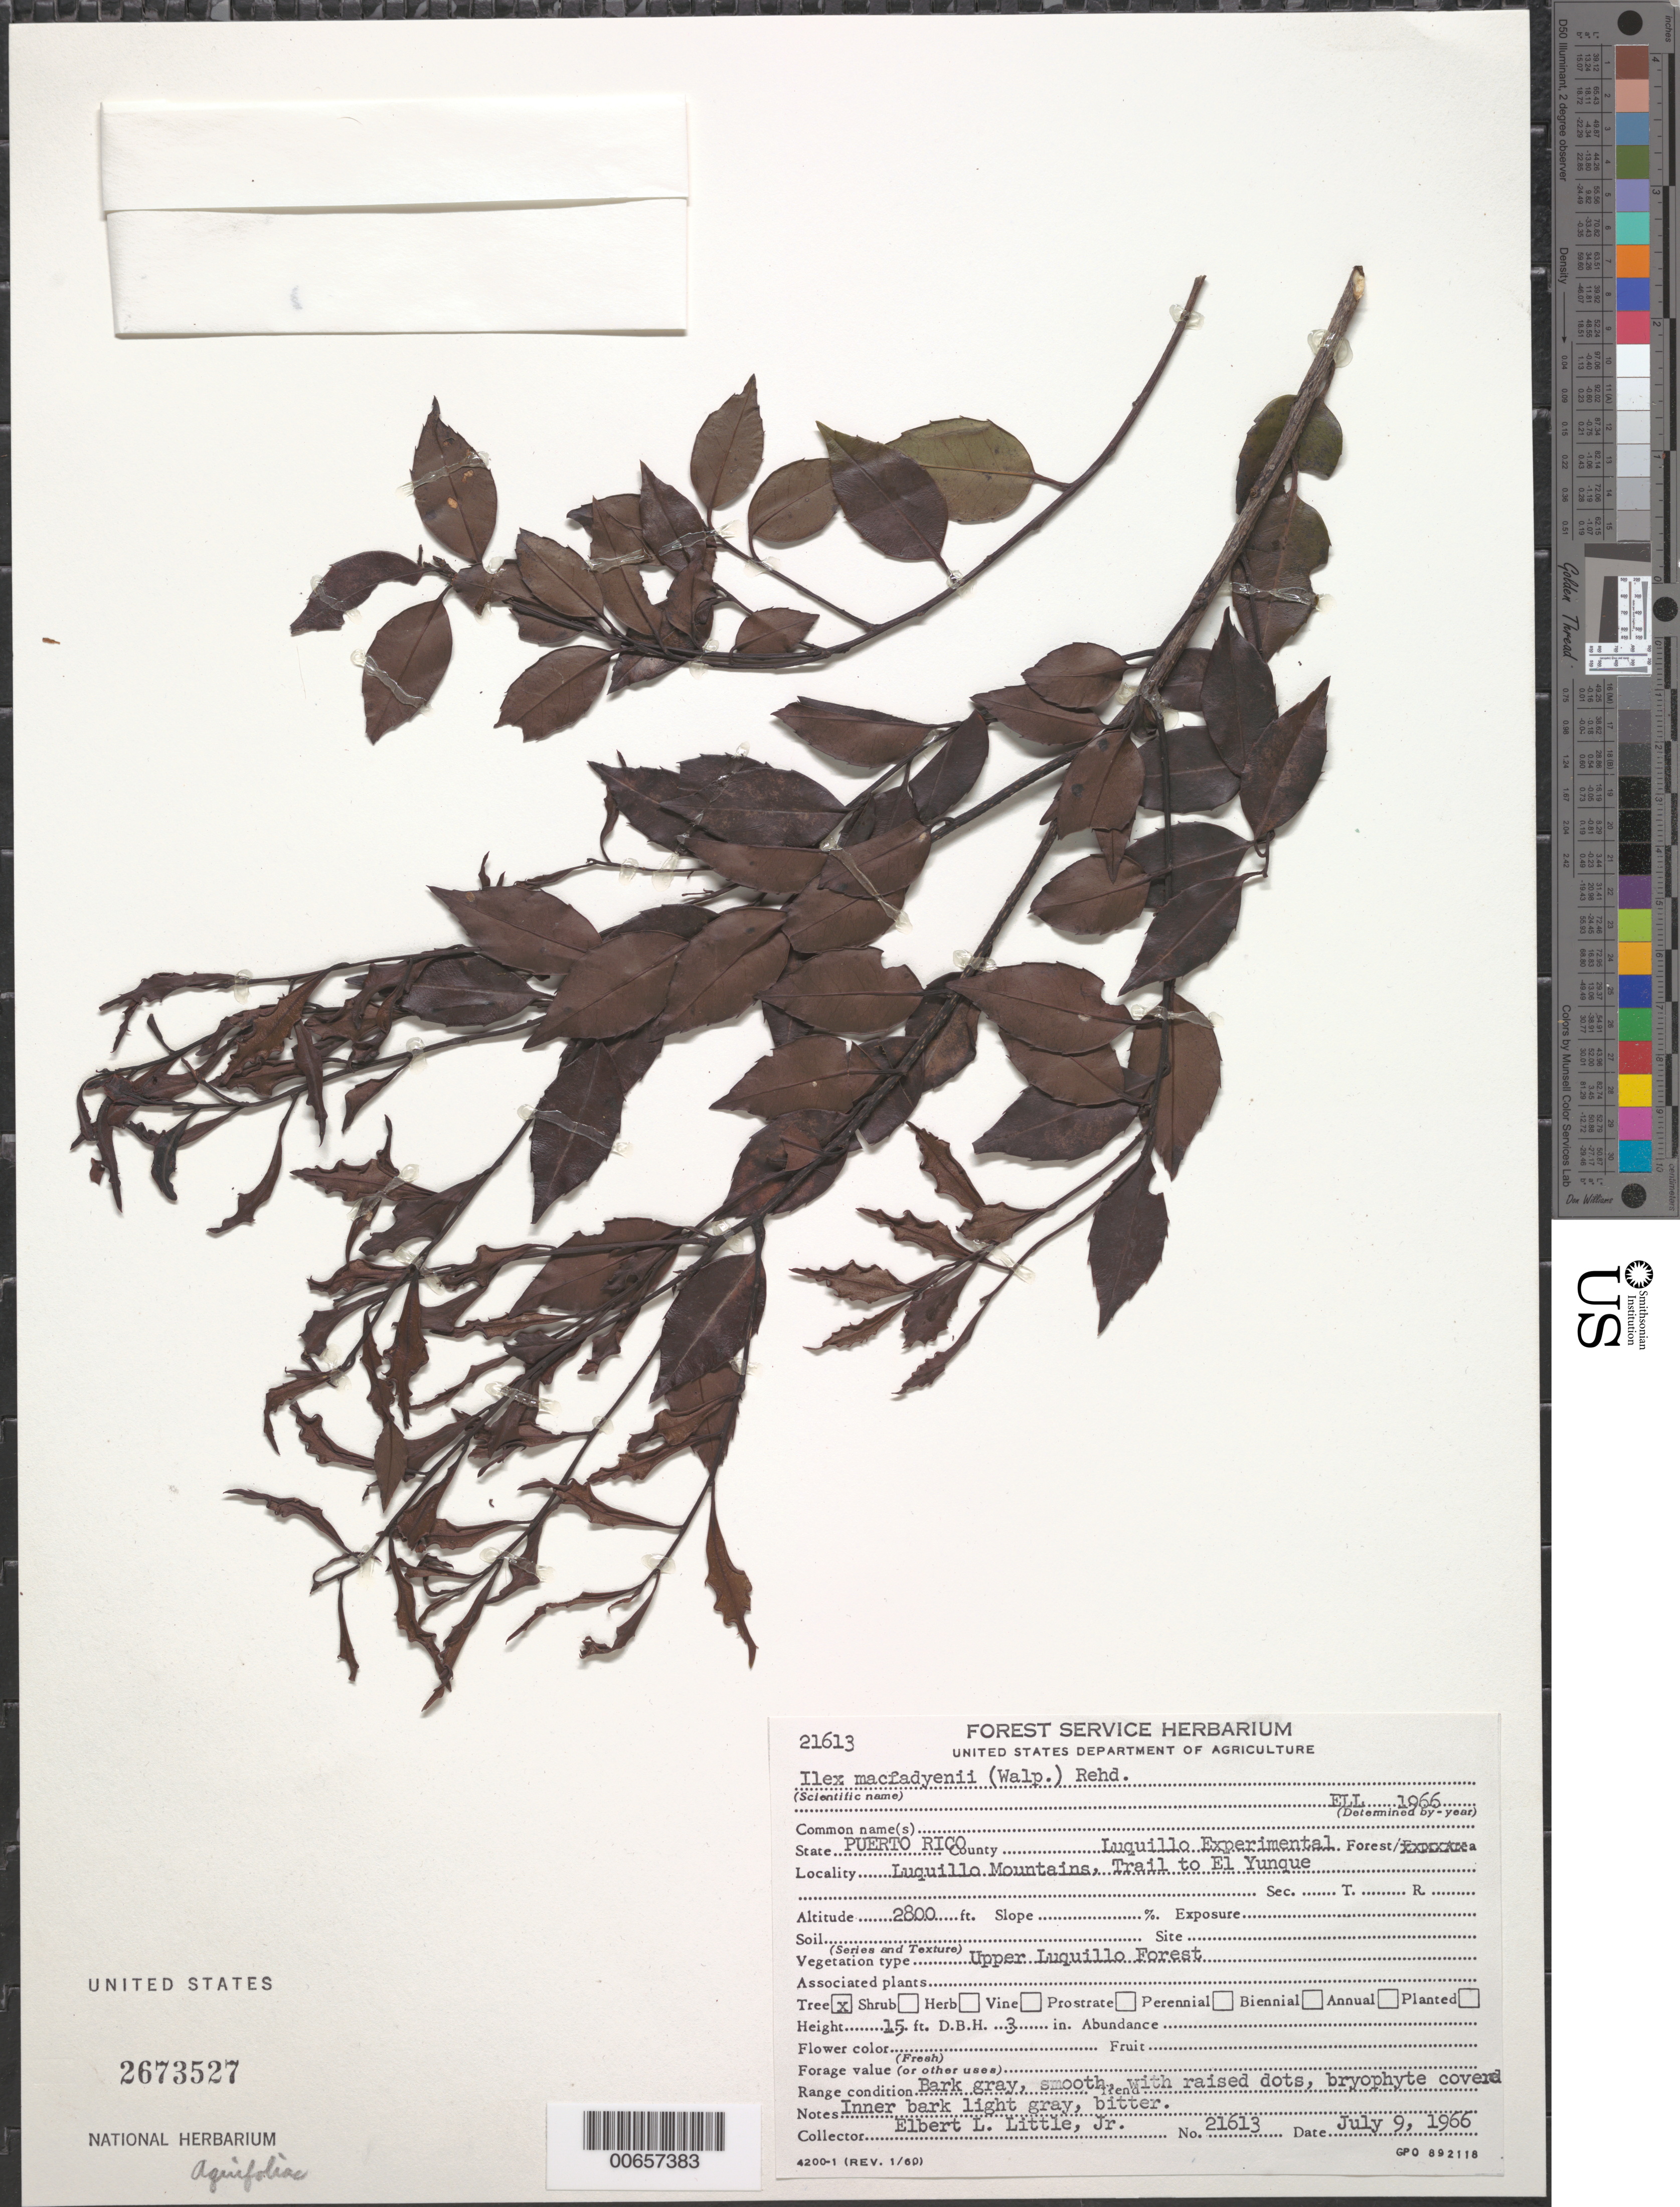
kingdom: Plantae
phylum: Tracheophyta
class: Magnoliopsida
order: Aquifoliales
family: Aquifoliaceae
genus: Ilex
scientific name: Ilex macfadyenii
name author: Rehder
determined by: Little, Elbert L., Jr., (FSSR), United States Department of Agriculture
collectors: E. L. Little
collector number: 21613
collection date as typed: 09 Jul 1966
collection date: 1966-07-09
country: Puerto Rico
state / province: Luquillo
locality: Luquillo Exp. Forest, Luquillo Mts., trail to El Yunque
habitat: Upper Luquillo Forest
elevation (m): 853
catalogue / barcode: US 2673527